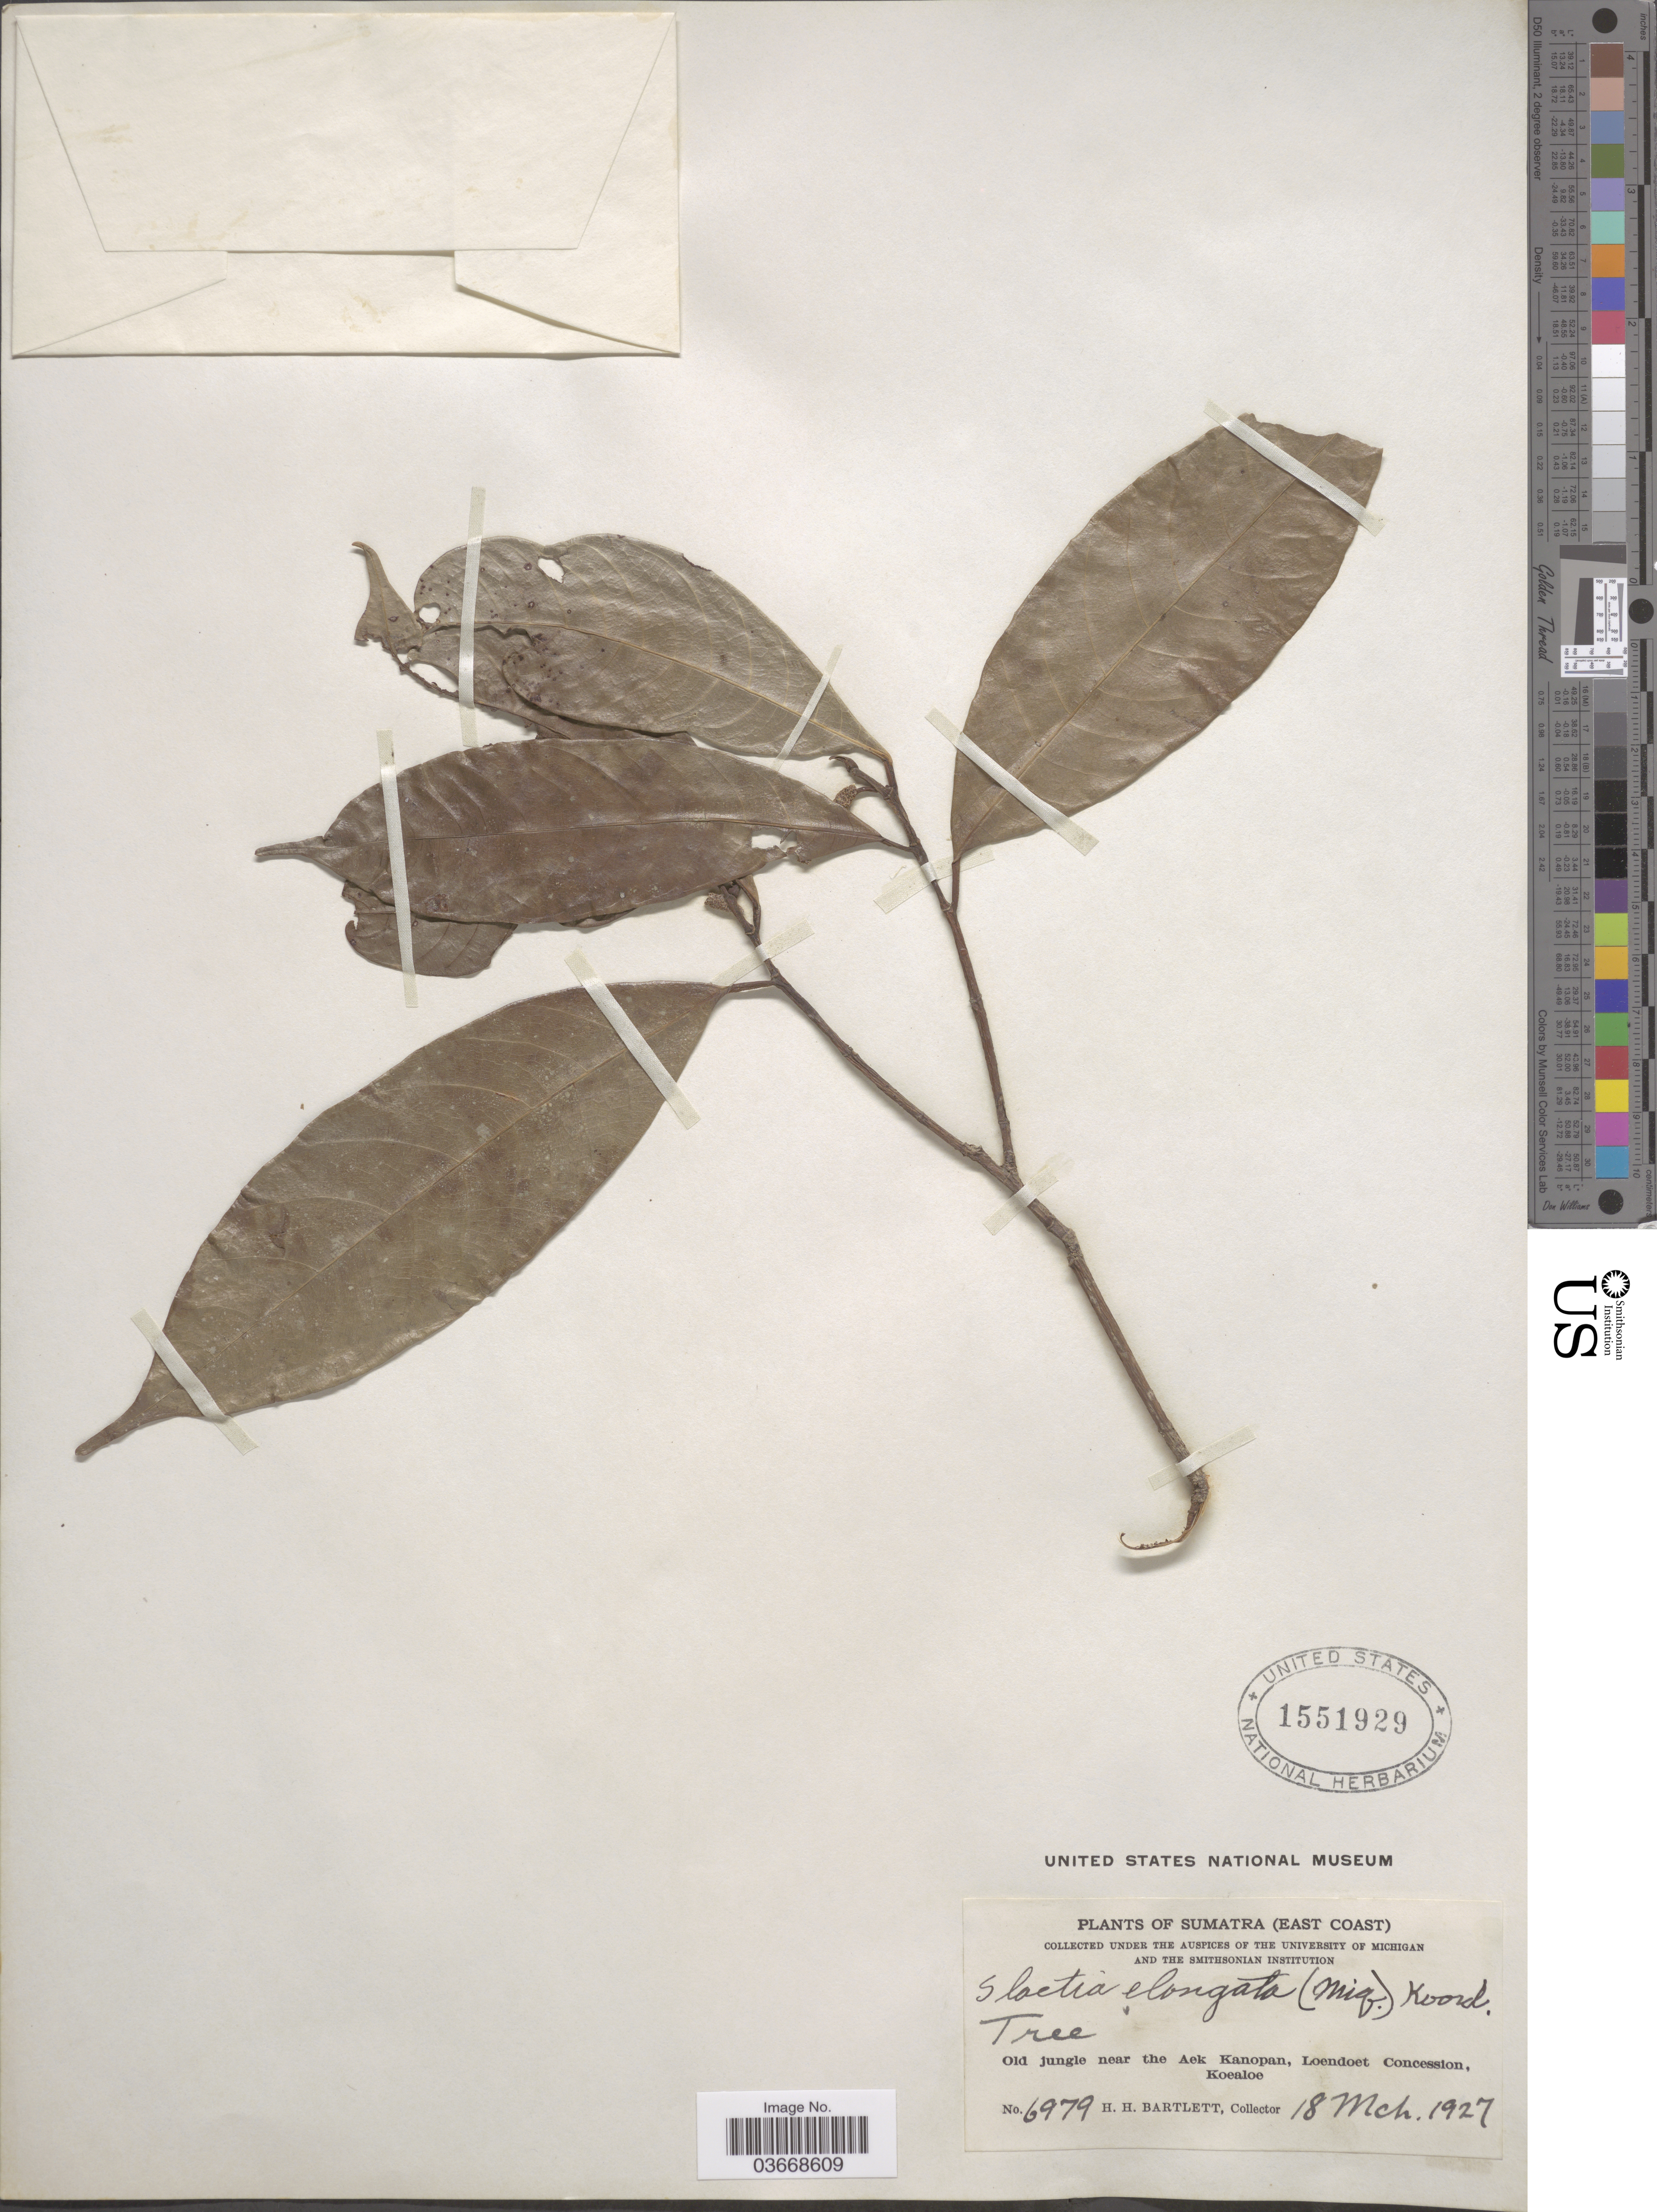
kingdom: Plantae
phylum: Tracheophyta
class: Magnoliopsida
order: Rosales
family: Moraceae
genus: Sloetia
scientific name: Sloetia elongata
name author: (Miq.) Koord.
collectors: H. H. Bartlett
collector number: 6979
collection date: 1927-03-18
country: Indonesia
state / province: Sumatra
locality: (East Coast). Old jungle near the Aek Kanopan, Loendoet Concession, Koealoe.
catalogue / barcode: US 1551929